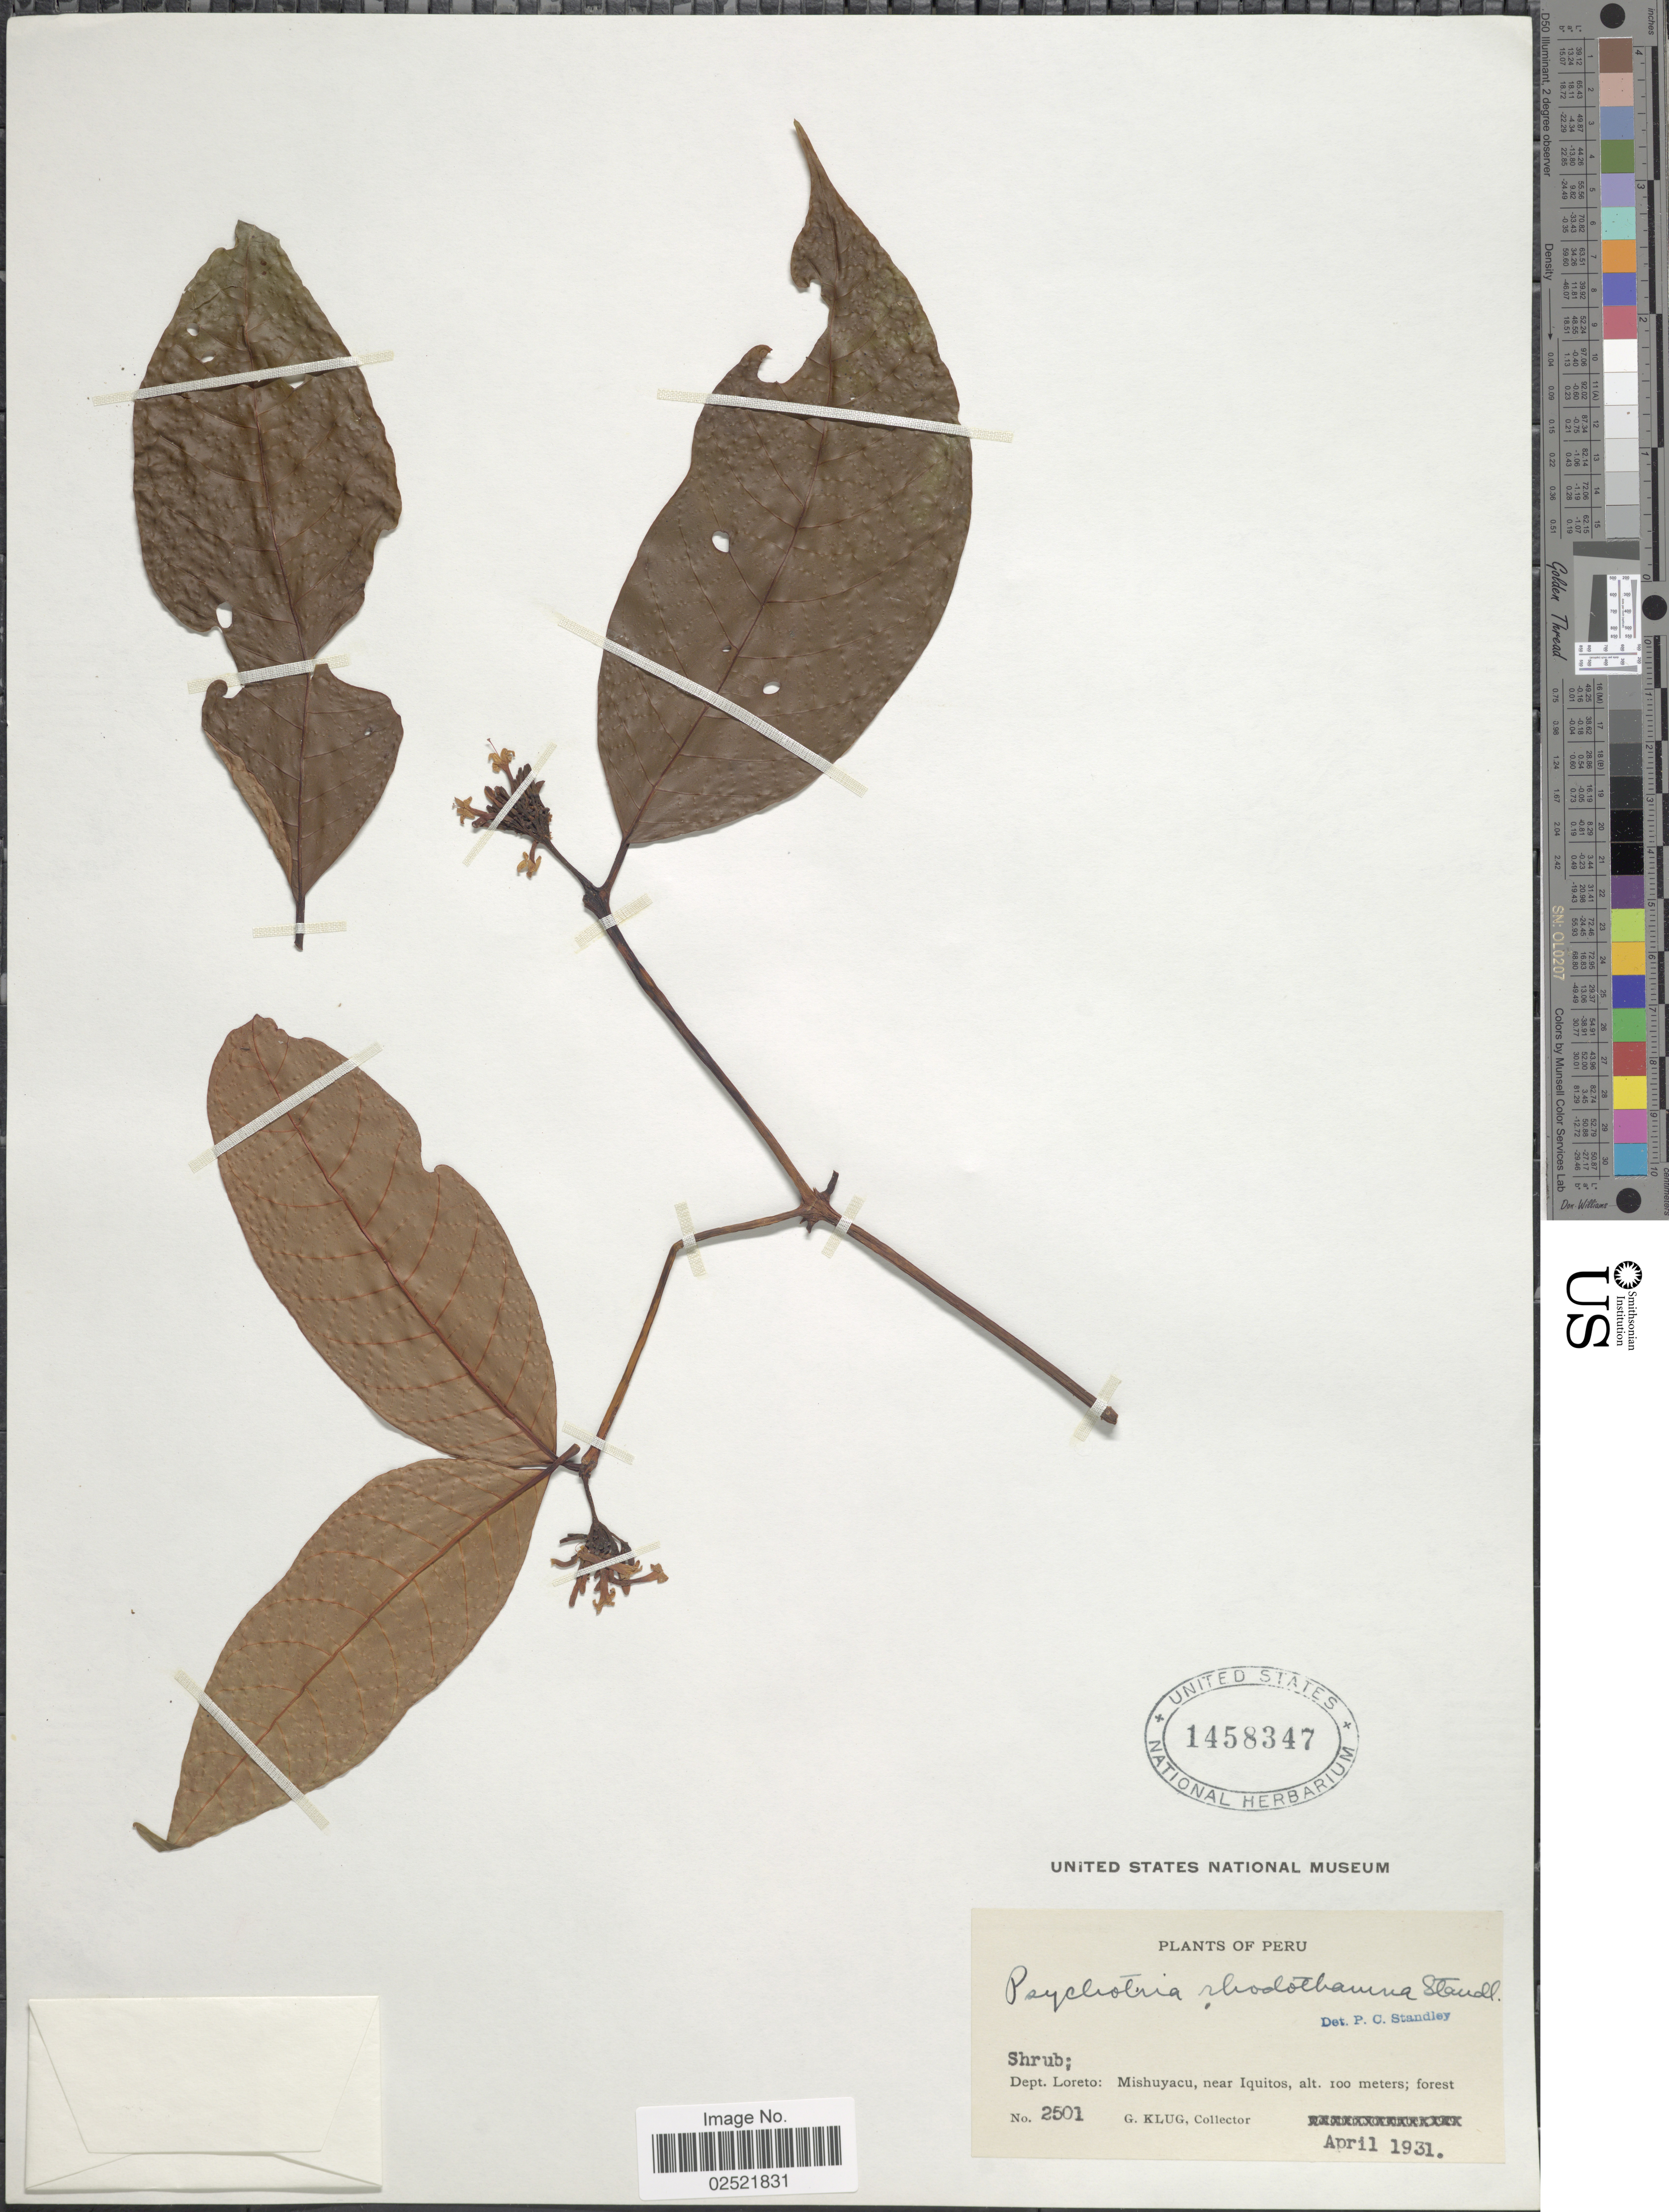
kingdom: Plantae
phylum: Tracheophyta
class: Magnoliopsida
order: Gentianales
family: Rubiaceae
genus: Psychotria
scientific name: Psychotria rhodothamna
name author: Standl.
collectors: G. Klug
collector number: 2501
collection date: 1931-04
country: Peru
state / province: Loreto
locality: Mishuyacu, near Iquitos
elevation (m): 100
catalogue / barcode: US 1458347